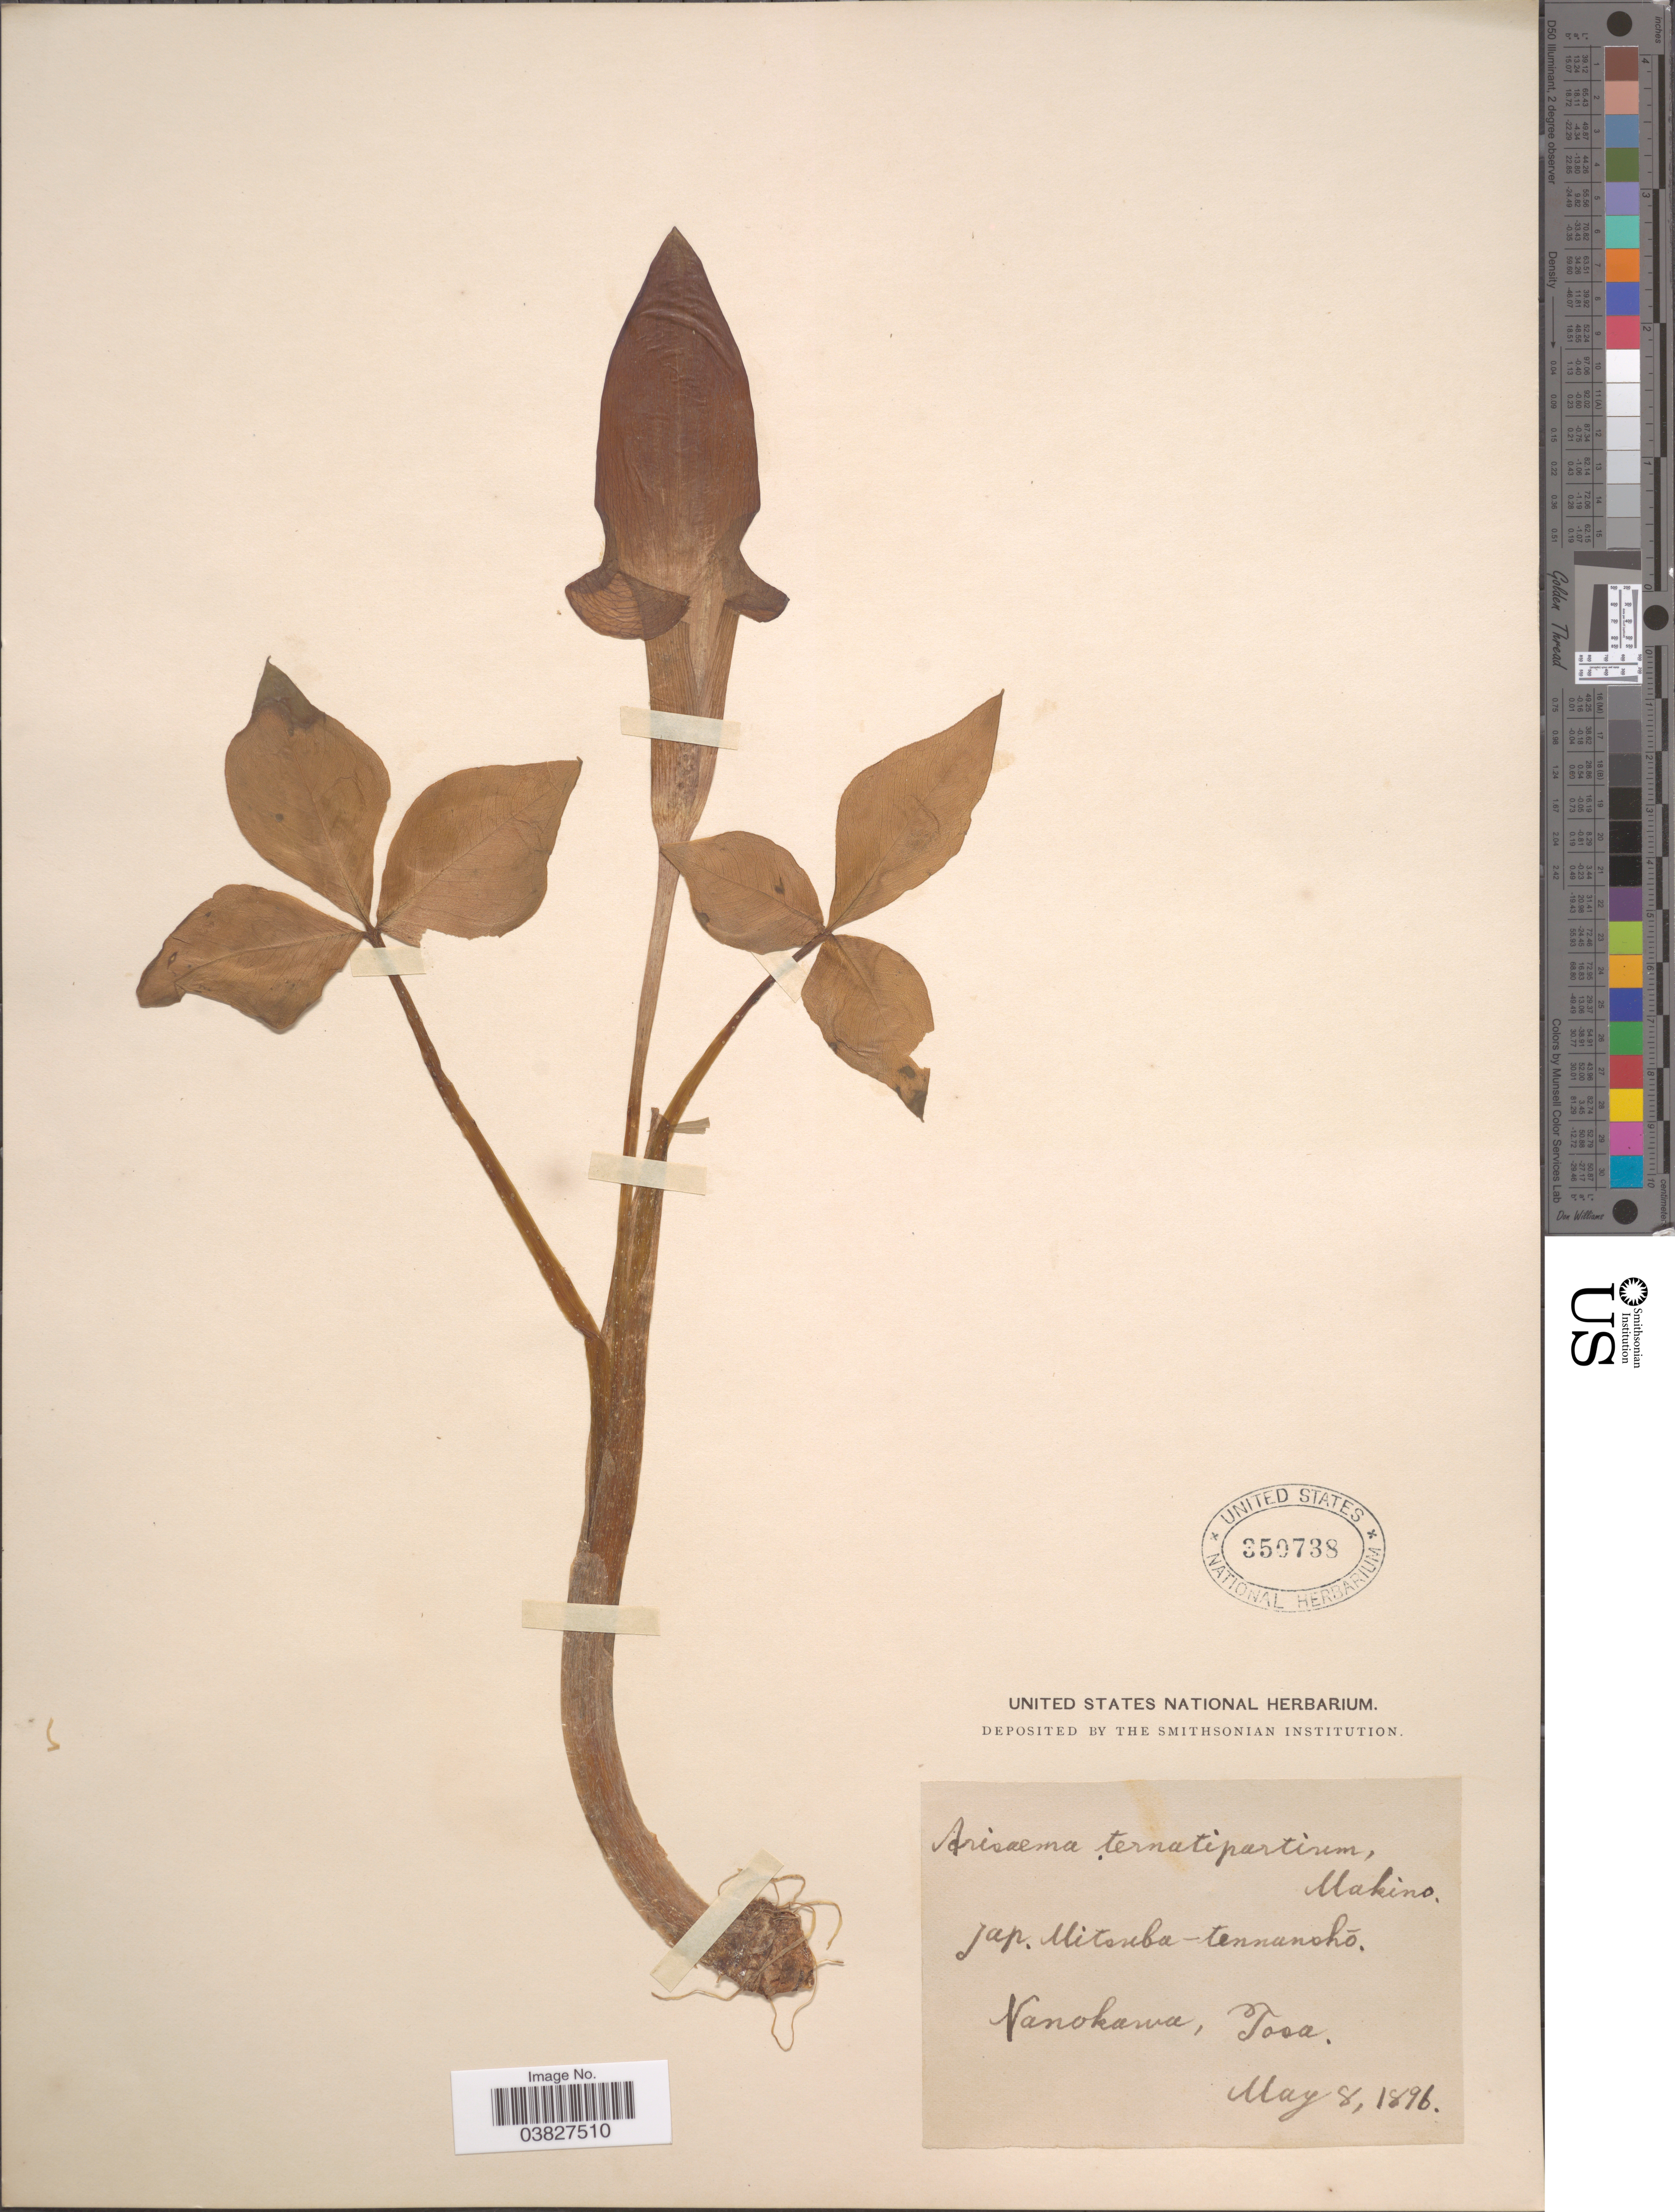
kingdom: Plantae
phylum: Tracheophyta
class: Liliopsida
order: Alismatales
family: Araceae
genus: Arisaema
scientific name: Arisaema ternatipartitum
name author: Makino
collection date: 1896-05-08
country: Japan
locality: Nanokawa, Tosa.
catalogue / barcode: US 350738